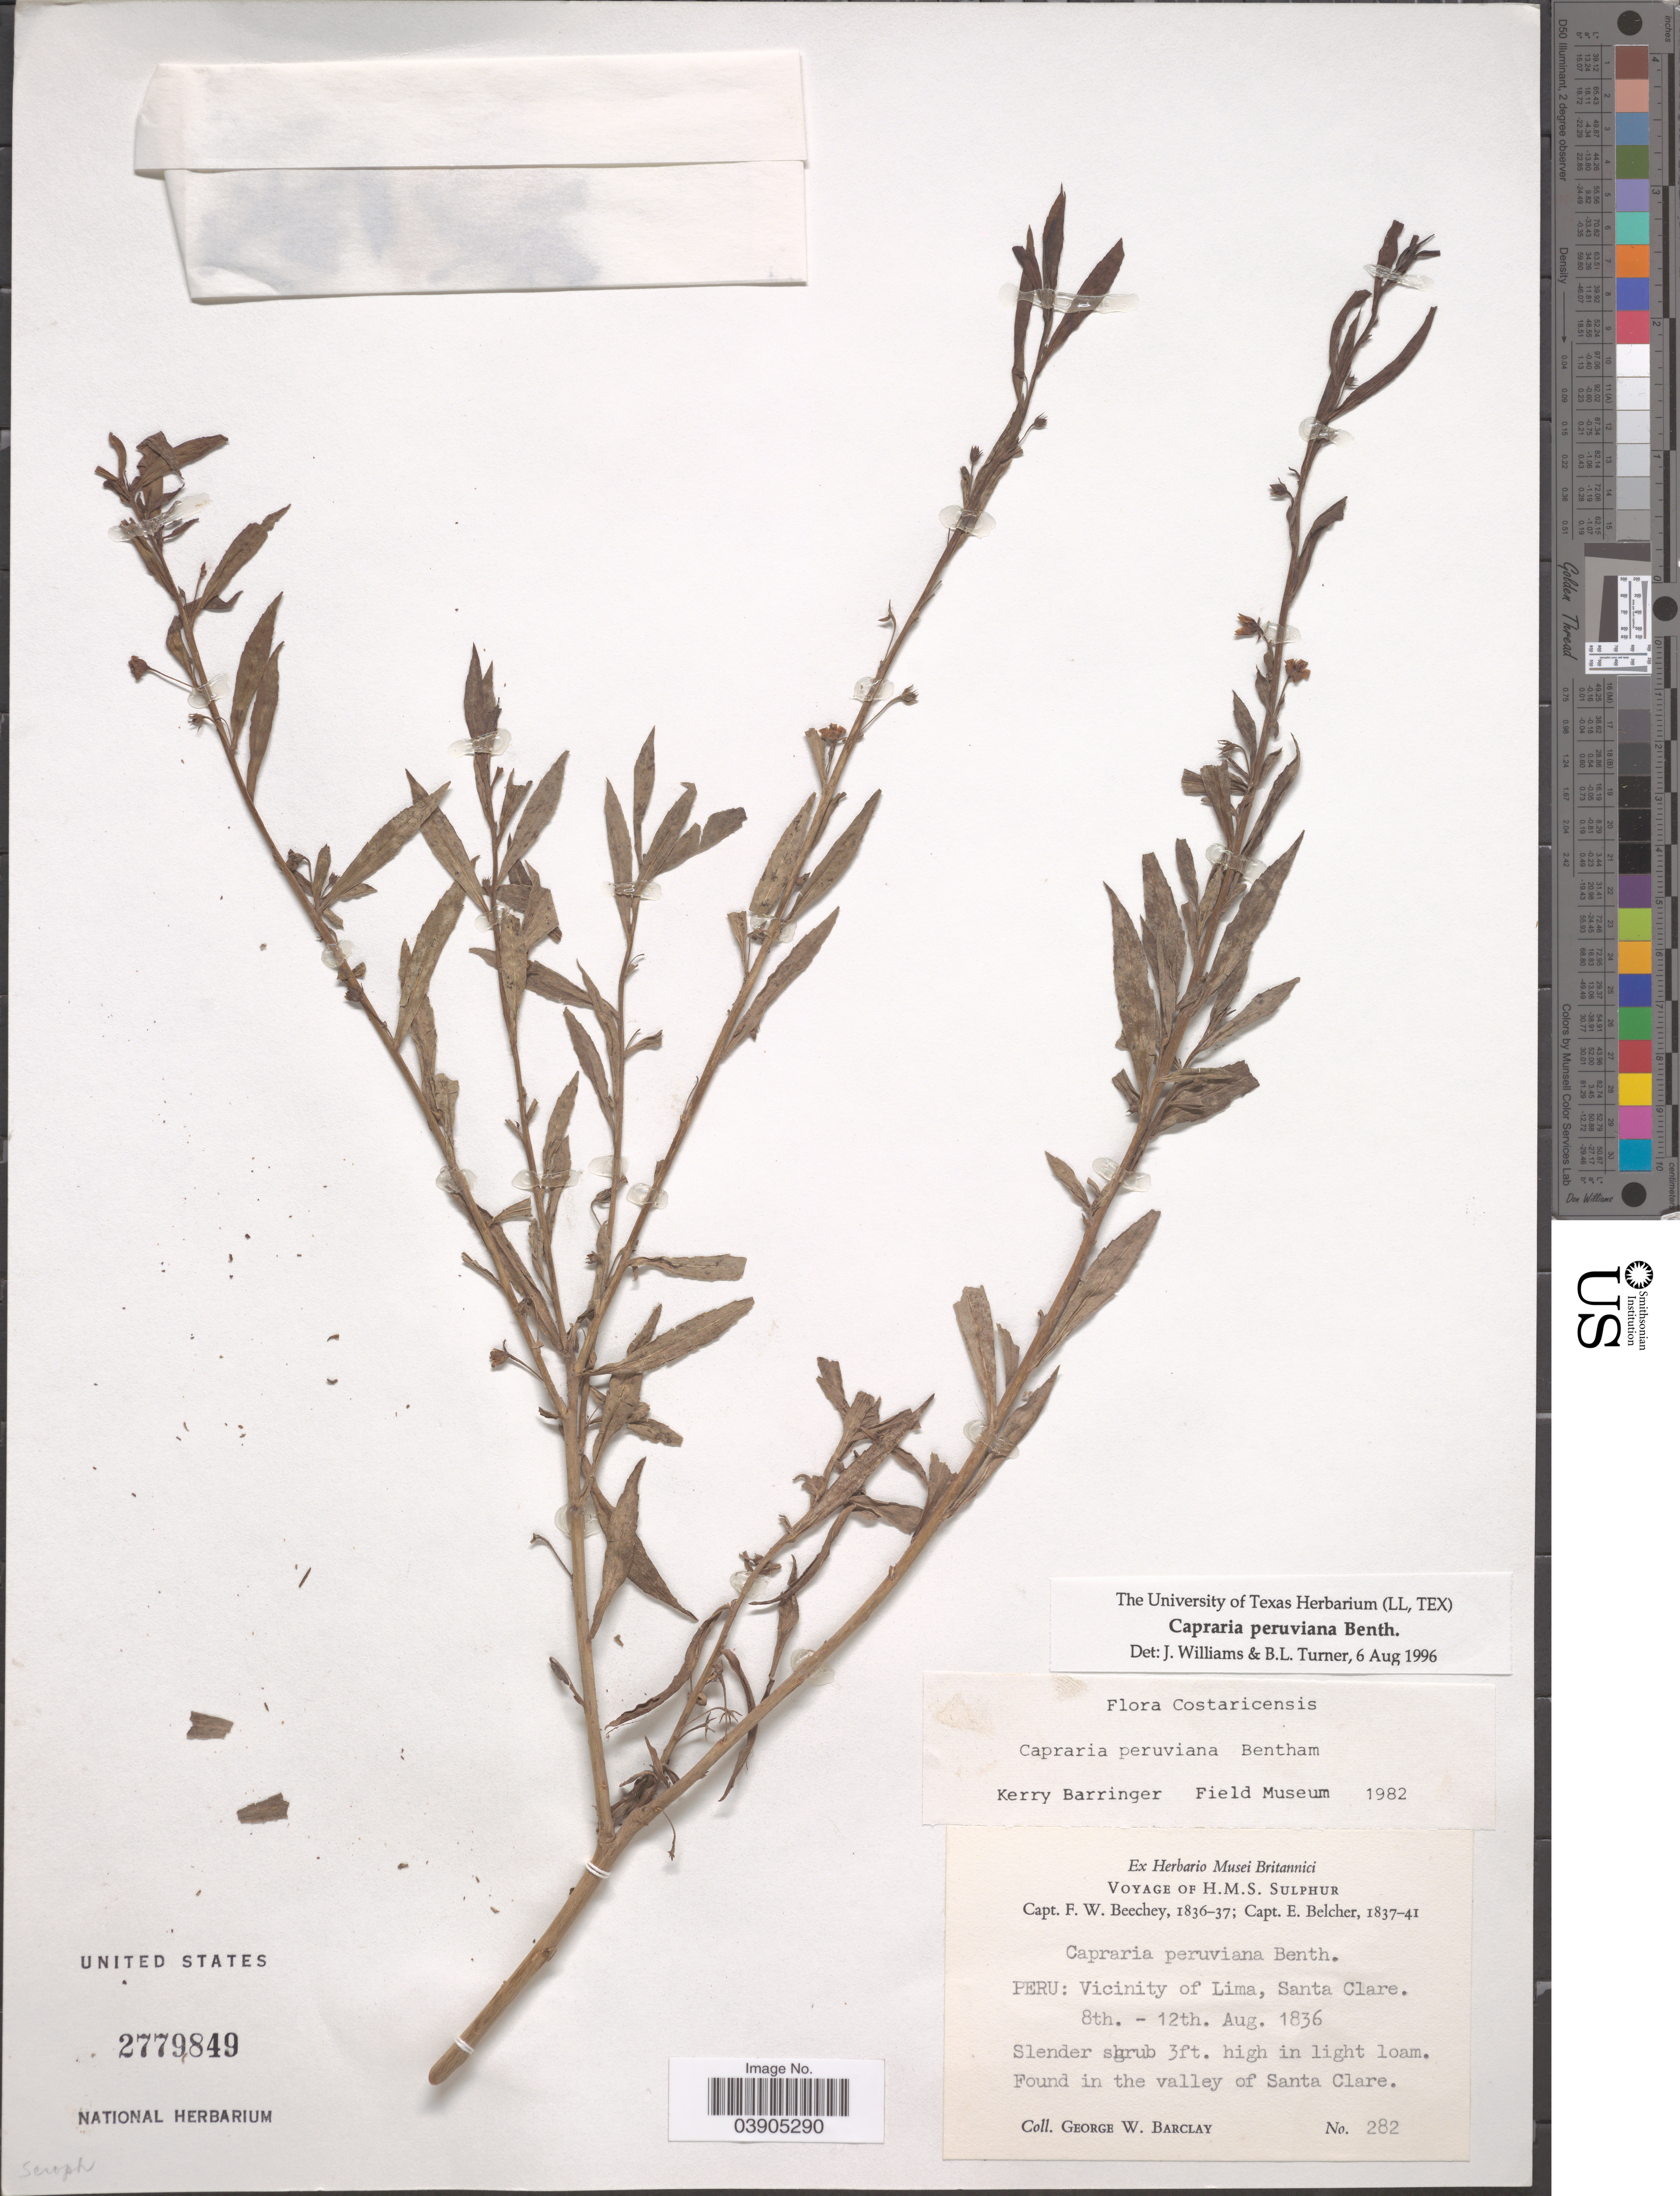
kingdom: Plantae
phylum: Tracheophyta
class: Magnoliopsida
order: Lamiales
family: Scrophulariaceae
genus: Capraria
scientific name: Capraria peruviana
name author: Benth.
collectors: G. W. Barclay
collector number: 282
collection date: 1836-08-08/1836-08-12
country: Peru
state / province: Lima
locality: Vicinity of Lima, Santa Clare. In the valley of Santa Clare.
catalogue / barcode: US 2779849